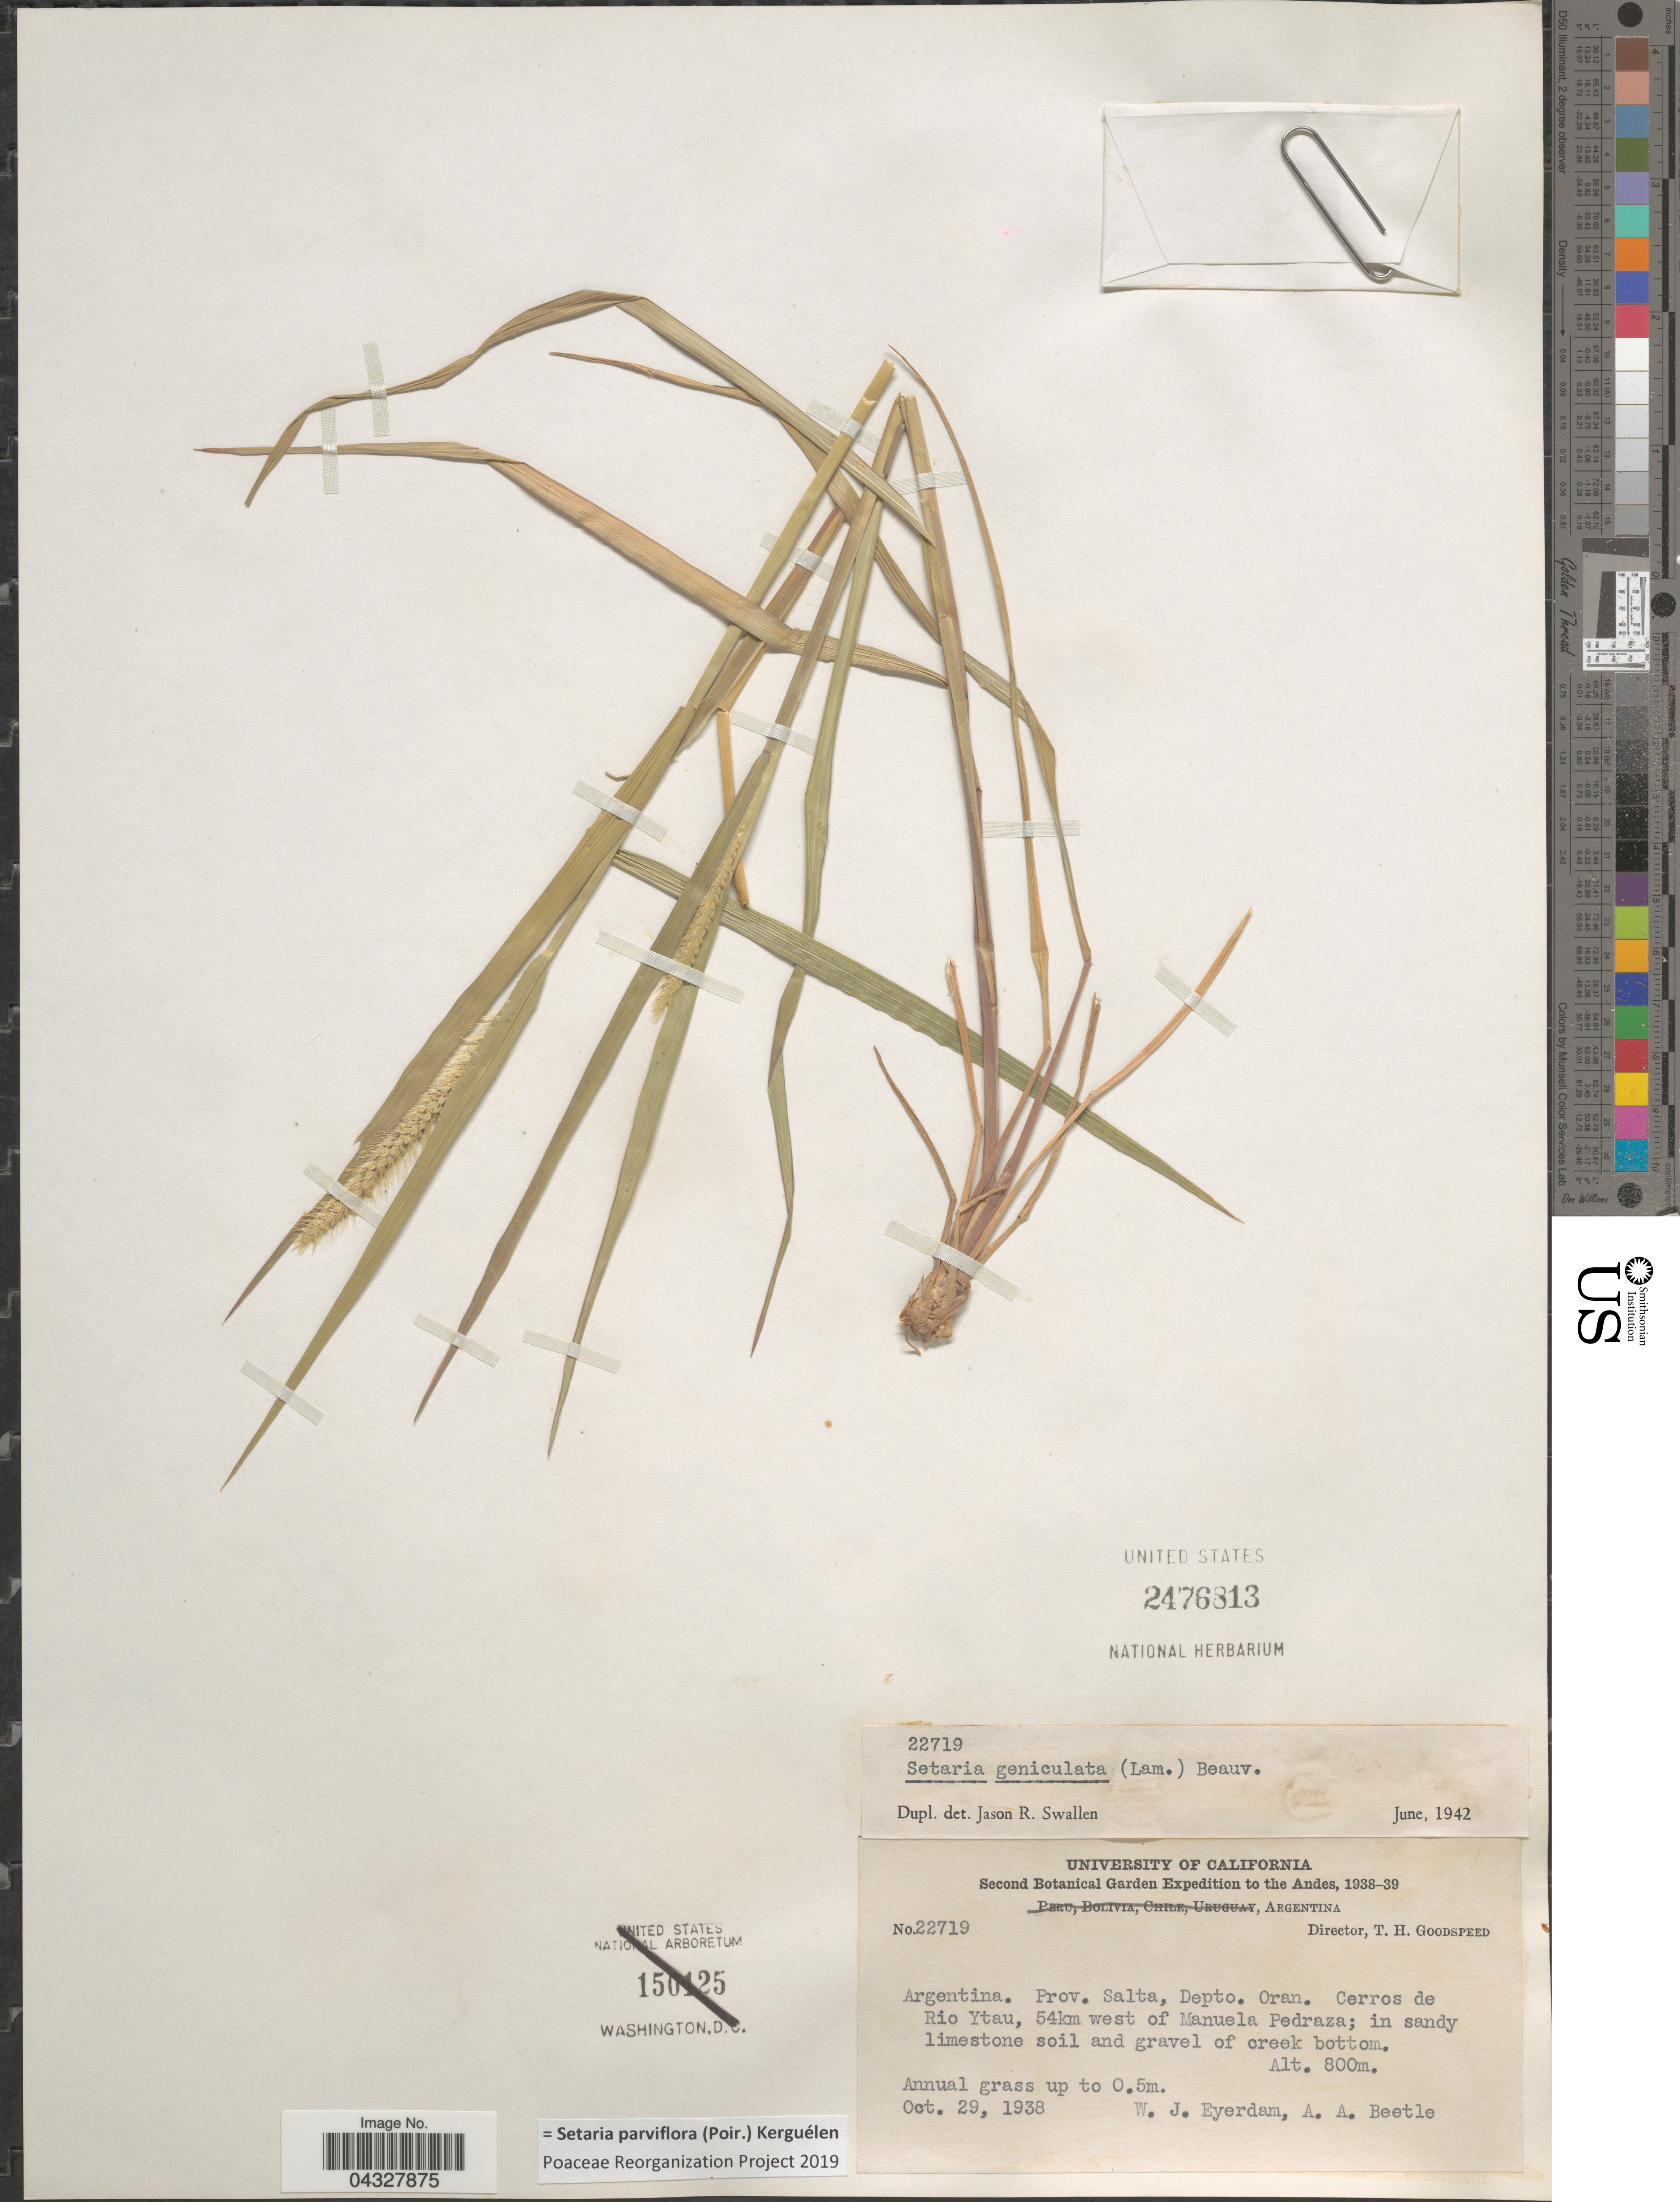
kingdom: Plantae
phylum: Tracheophyta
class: Liliopsida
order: Poales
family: Poaceae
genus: Setaria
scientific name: Setaria parviflora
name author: (Poir.) Kerguélen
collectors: W. J. Eyerdam & A. A. Beetle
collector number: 22719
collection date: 1938-10-29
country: Argentina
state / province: Salta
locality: Depto. Oran. Cerros de Rio Ytau, 54km west of Manuela Pedraza.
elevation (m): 800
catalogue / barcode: US 2476813